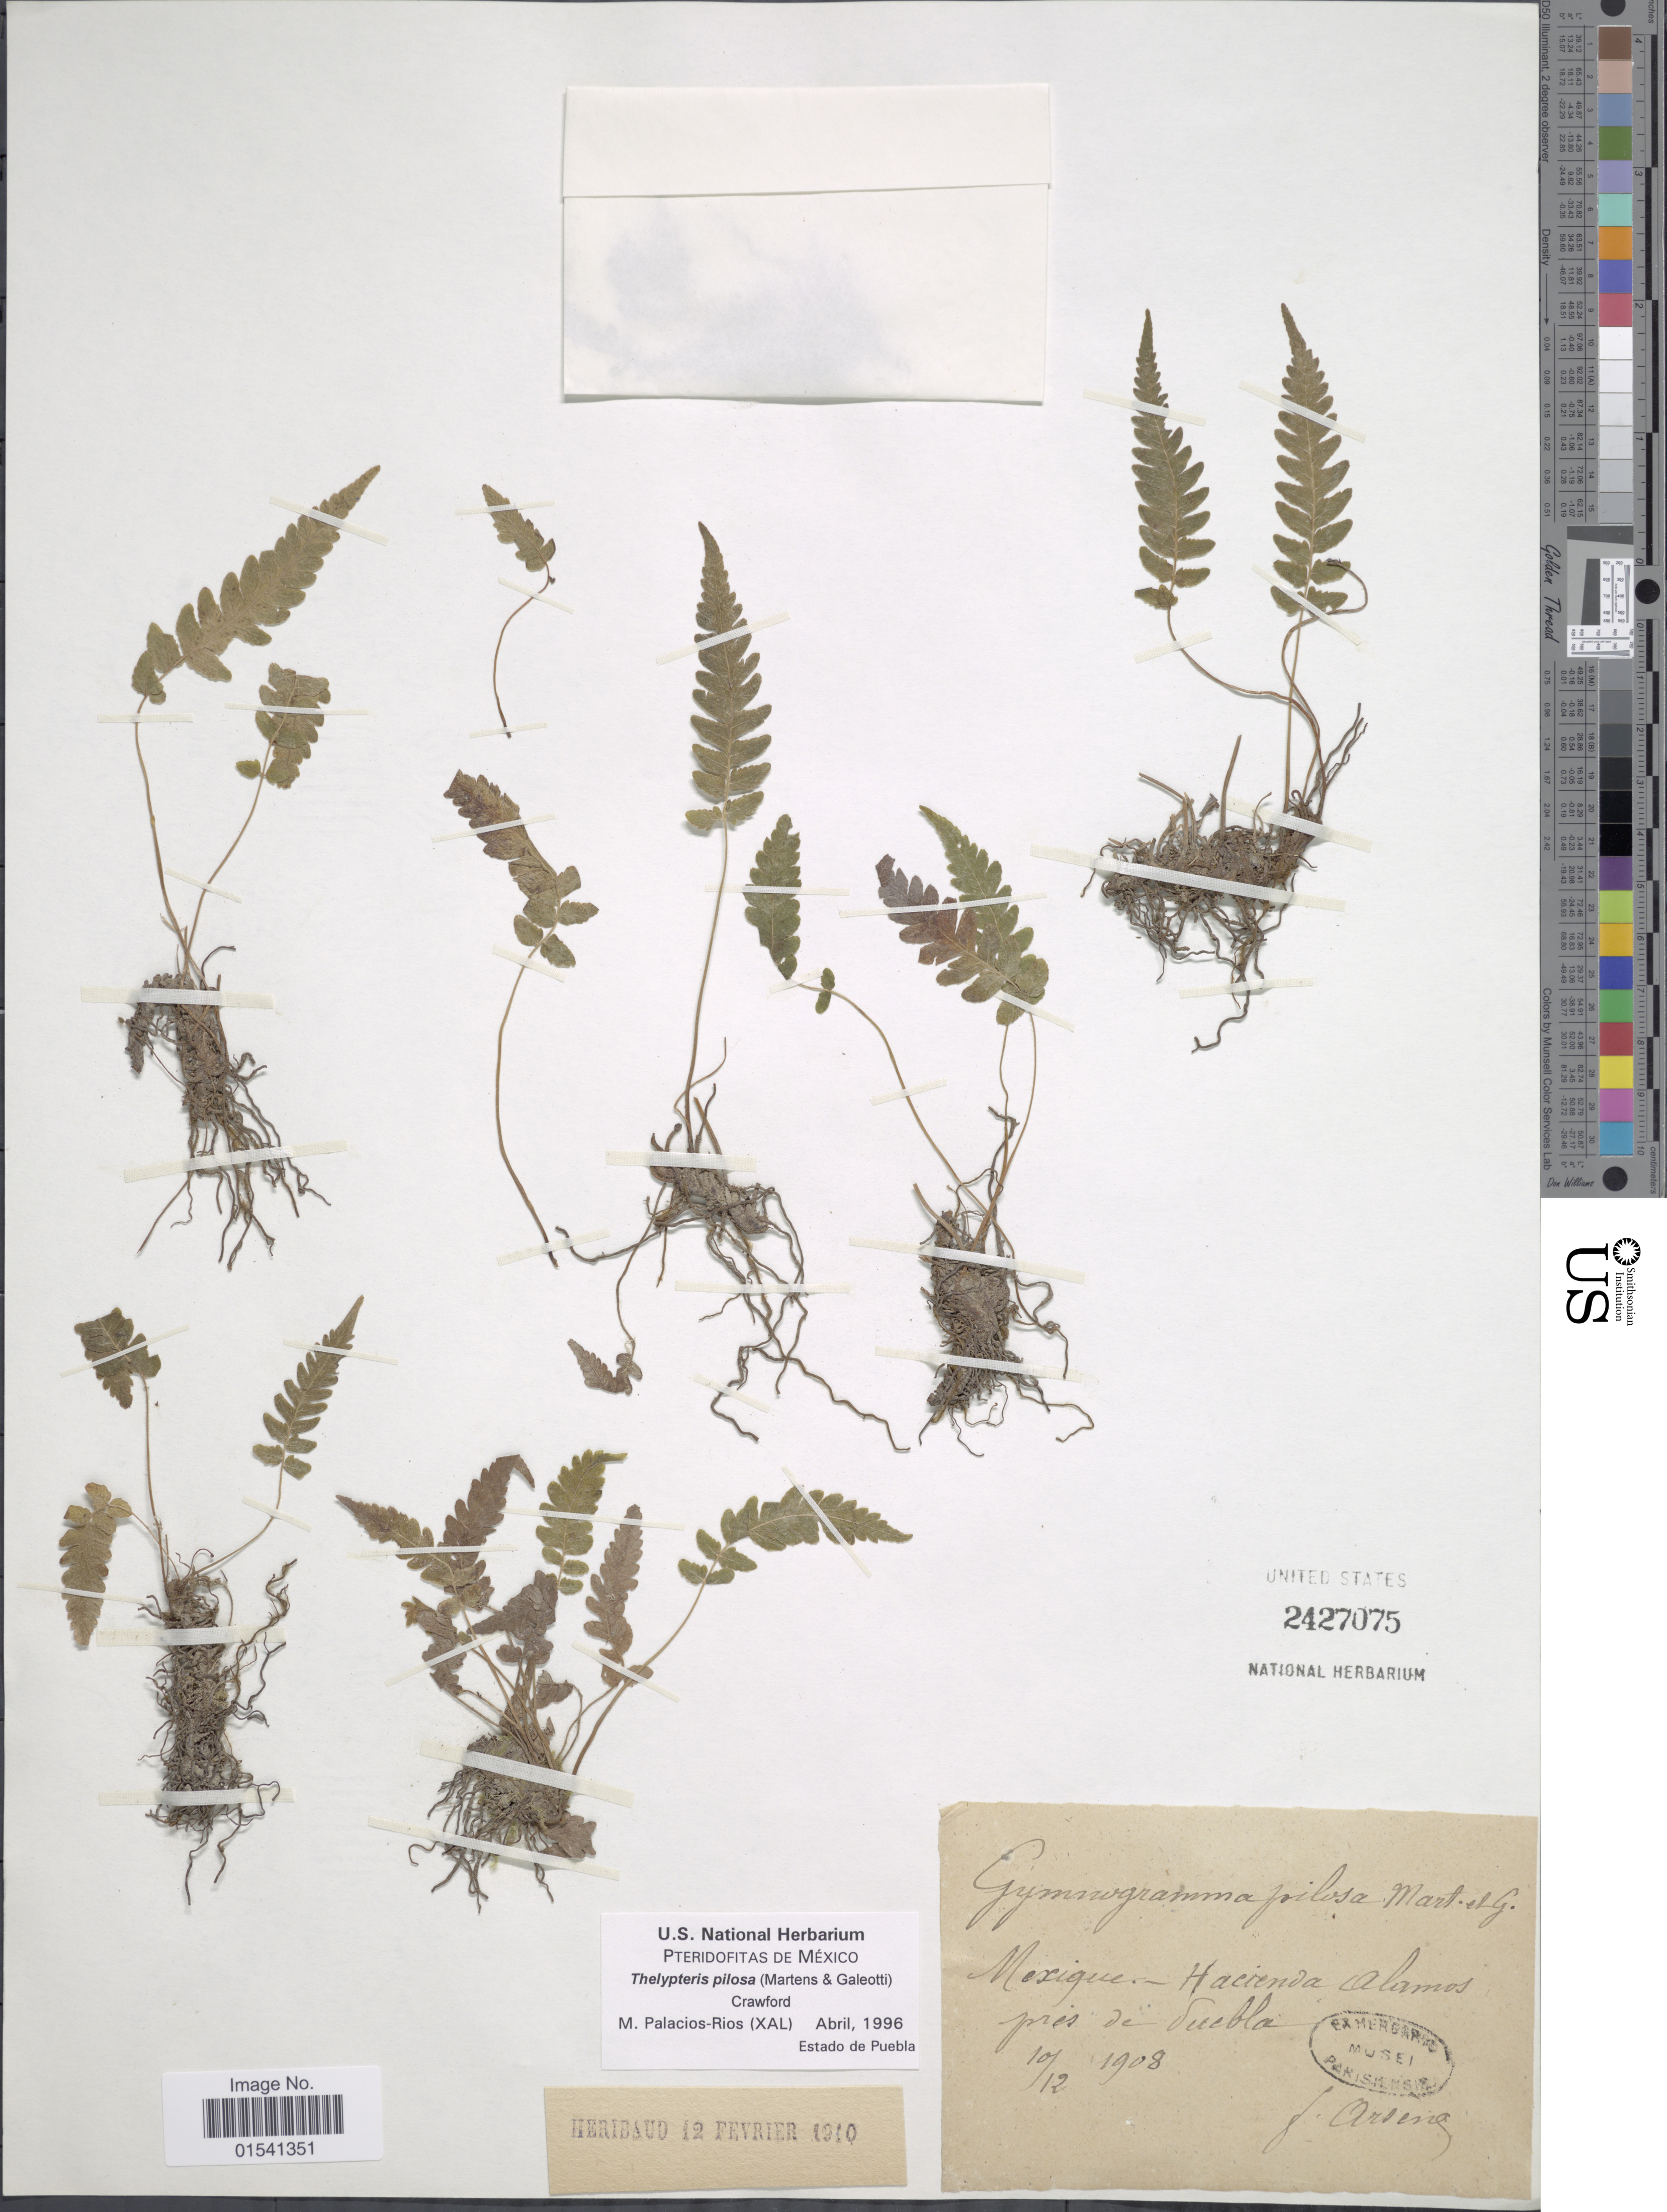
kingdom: Plantae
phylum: Tracheophyta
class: Polypodiopsida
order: Polypodiales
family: Thelypteridaceae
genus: Stegnogramma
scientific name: Stegnogramma pilosa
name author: (M. Martens & Galeotti) K. Iwats.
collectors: Bro. G. Arsène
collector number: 67=58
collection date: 1906-11-20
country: Mexico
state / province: Puebla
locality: Rochers sous la finca Guadalupe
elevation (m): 2125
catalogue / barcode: US 464204